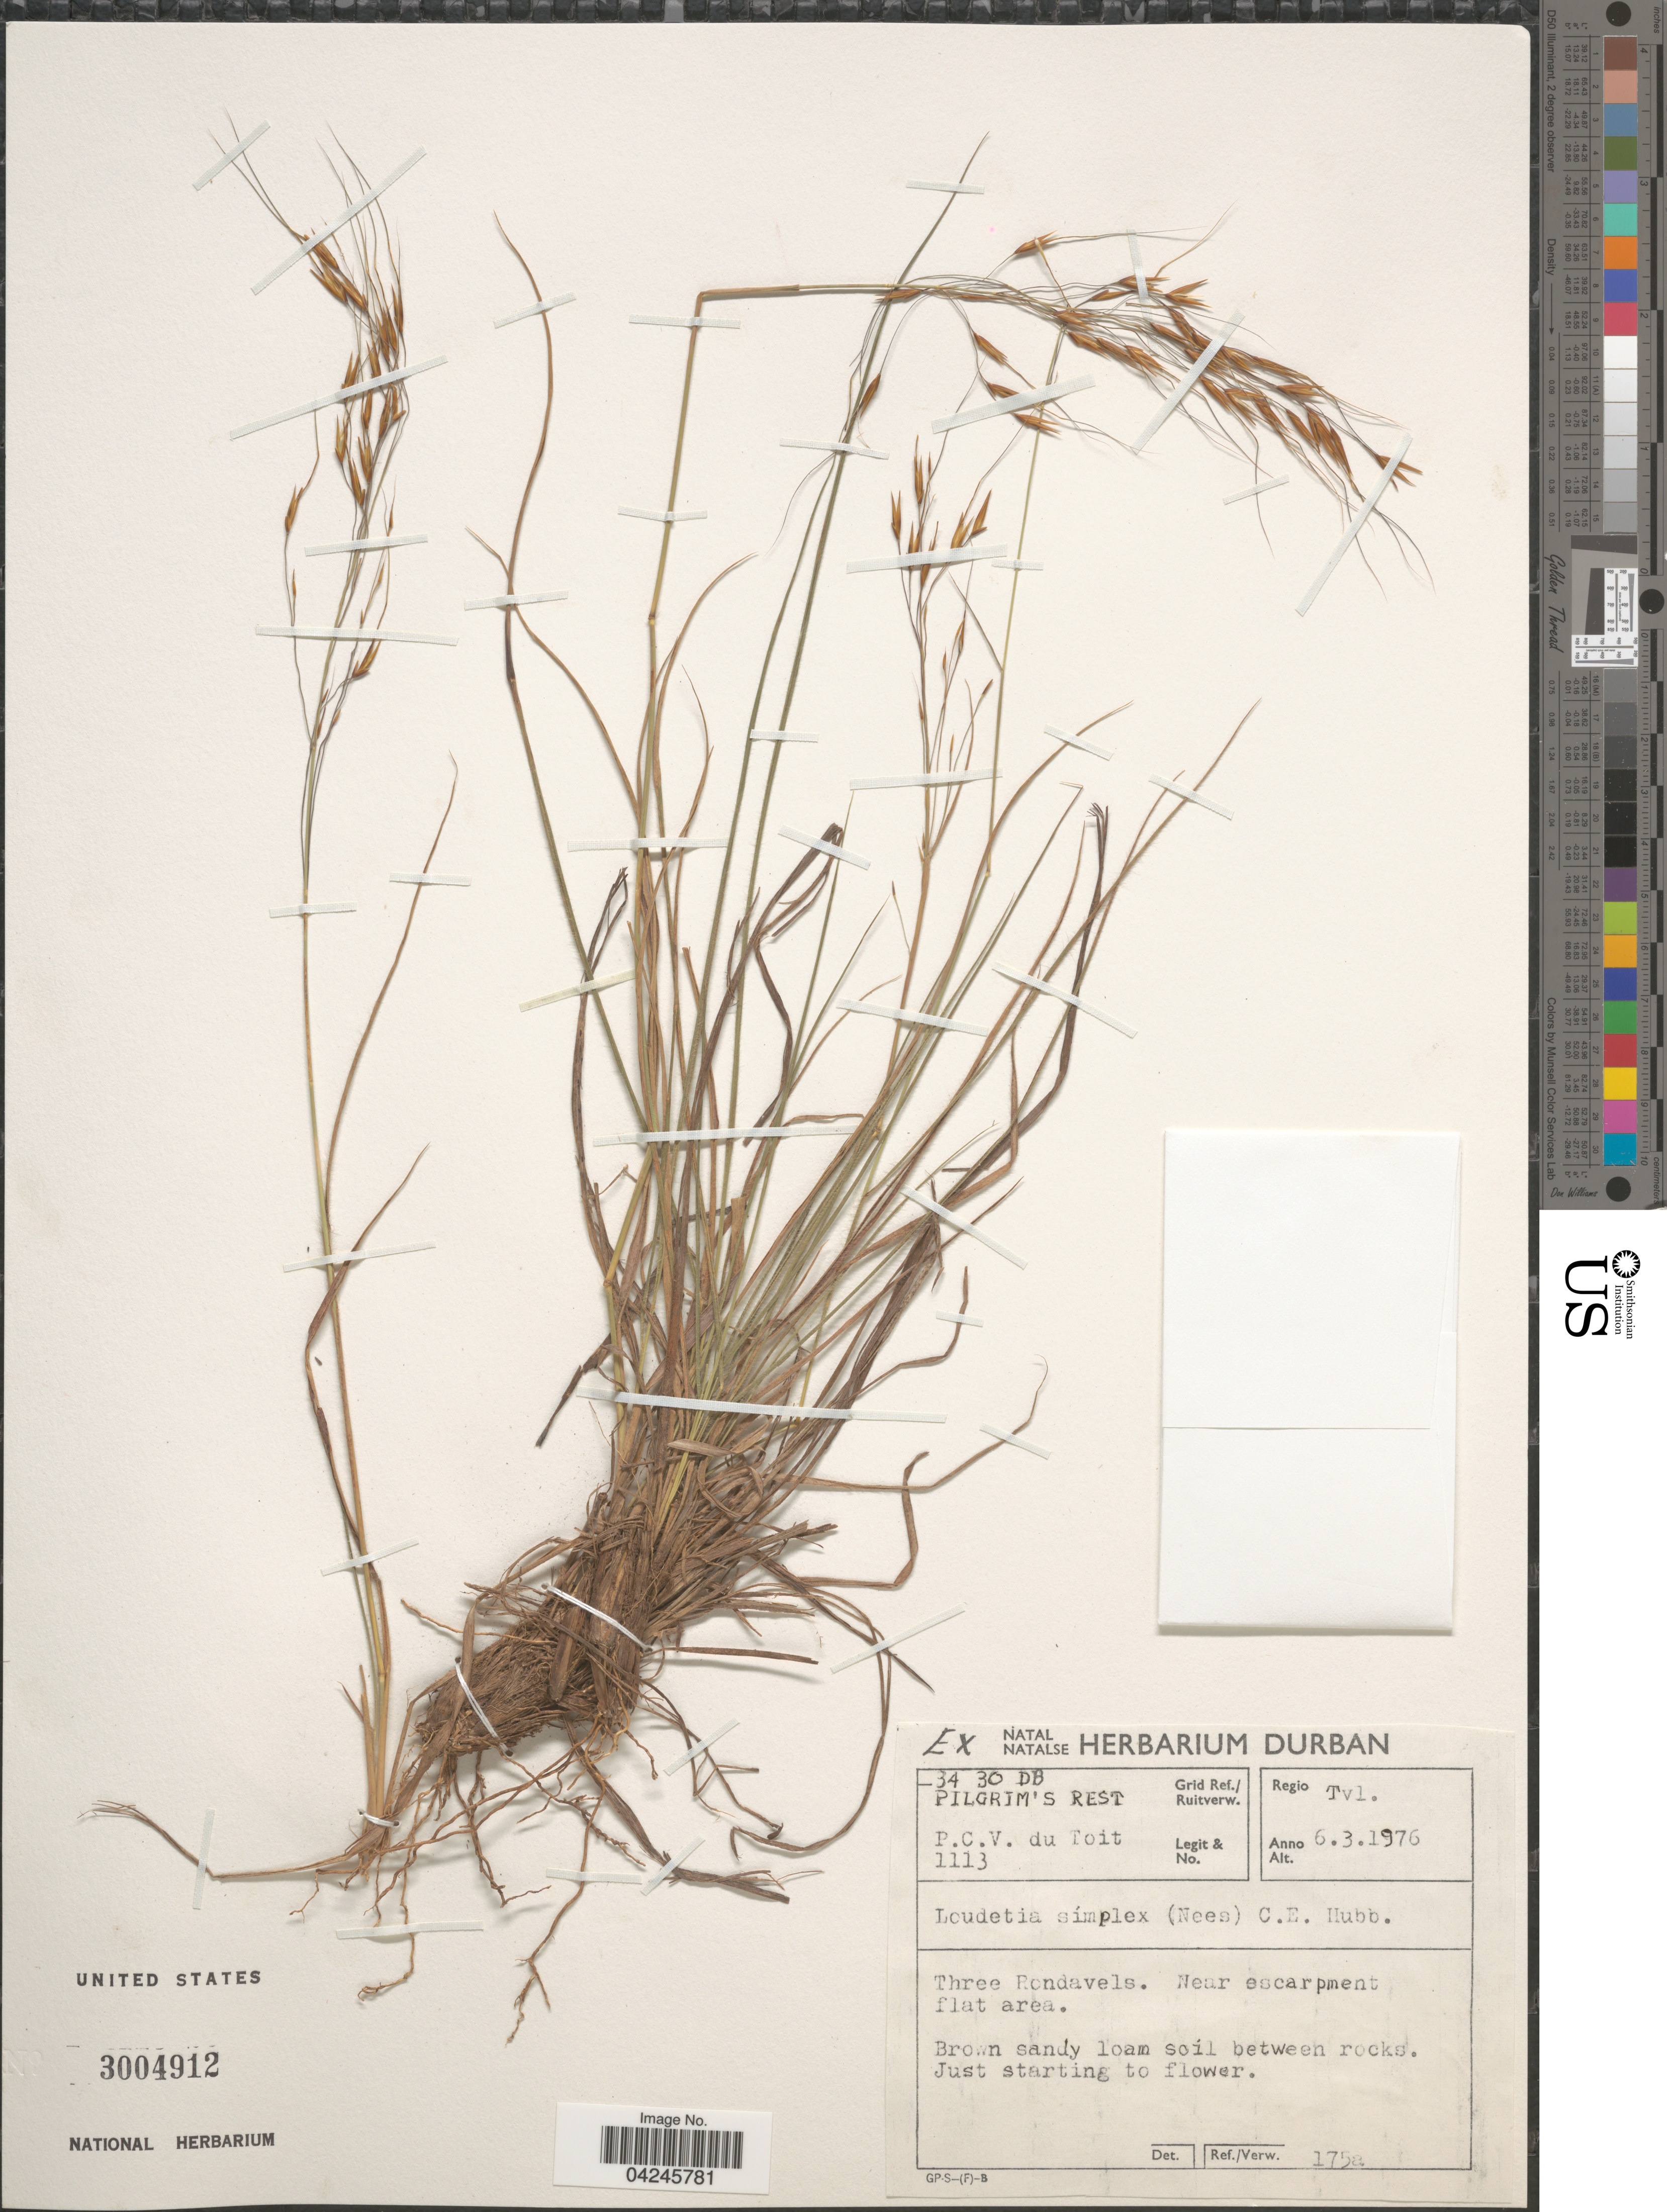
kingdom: Plantae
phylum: Tracheophyta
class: Liliopsida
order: Poales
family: Poaceae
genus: Loudetia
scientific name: Loudetia simplex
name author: (Nees) C.E. Hubb.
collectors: P. Du Toit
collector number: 1113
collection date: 1976-03-06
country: South Africa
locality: Grid Ref./ Ruitverw. 34 30 DB. Regio Tvl. Three Rondavels. Near escarpment flat area.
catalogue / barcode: US 3004912